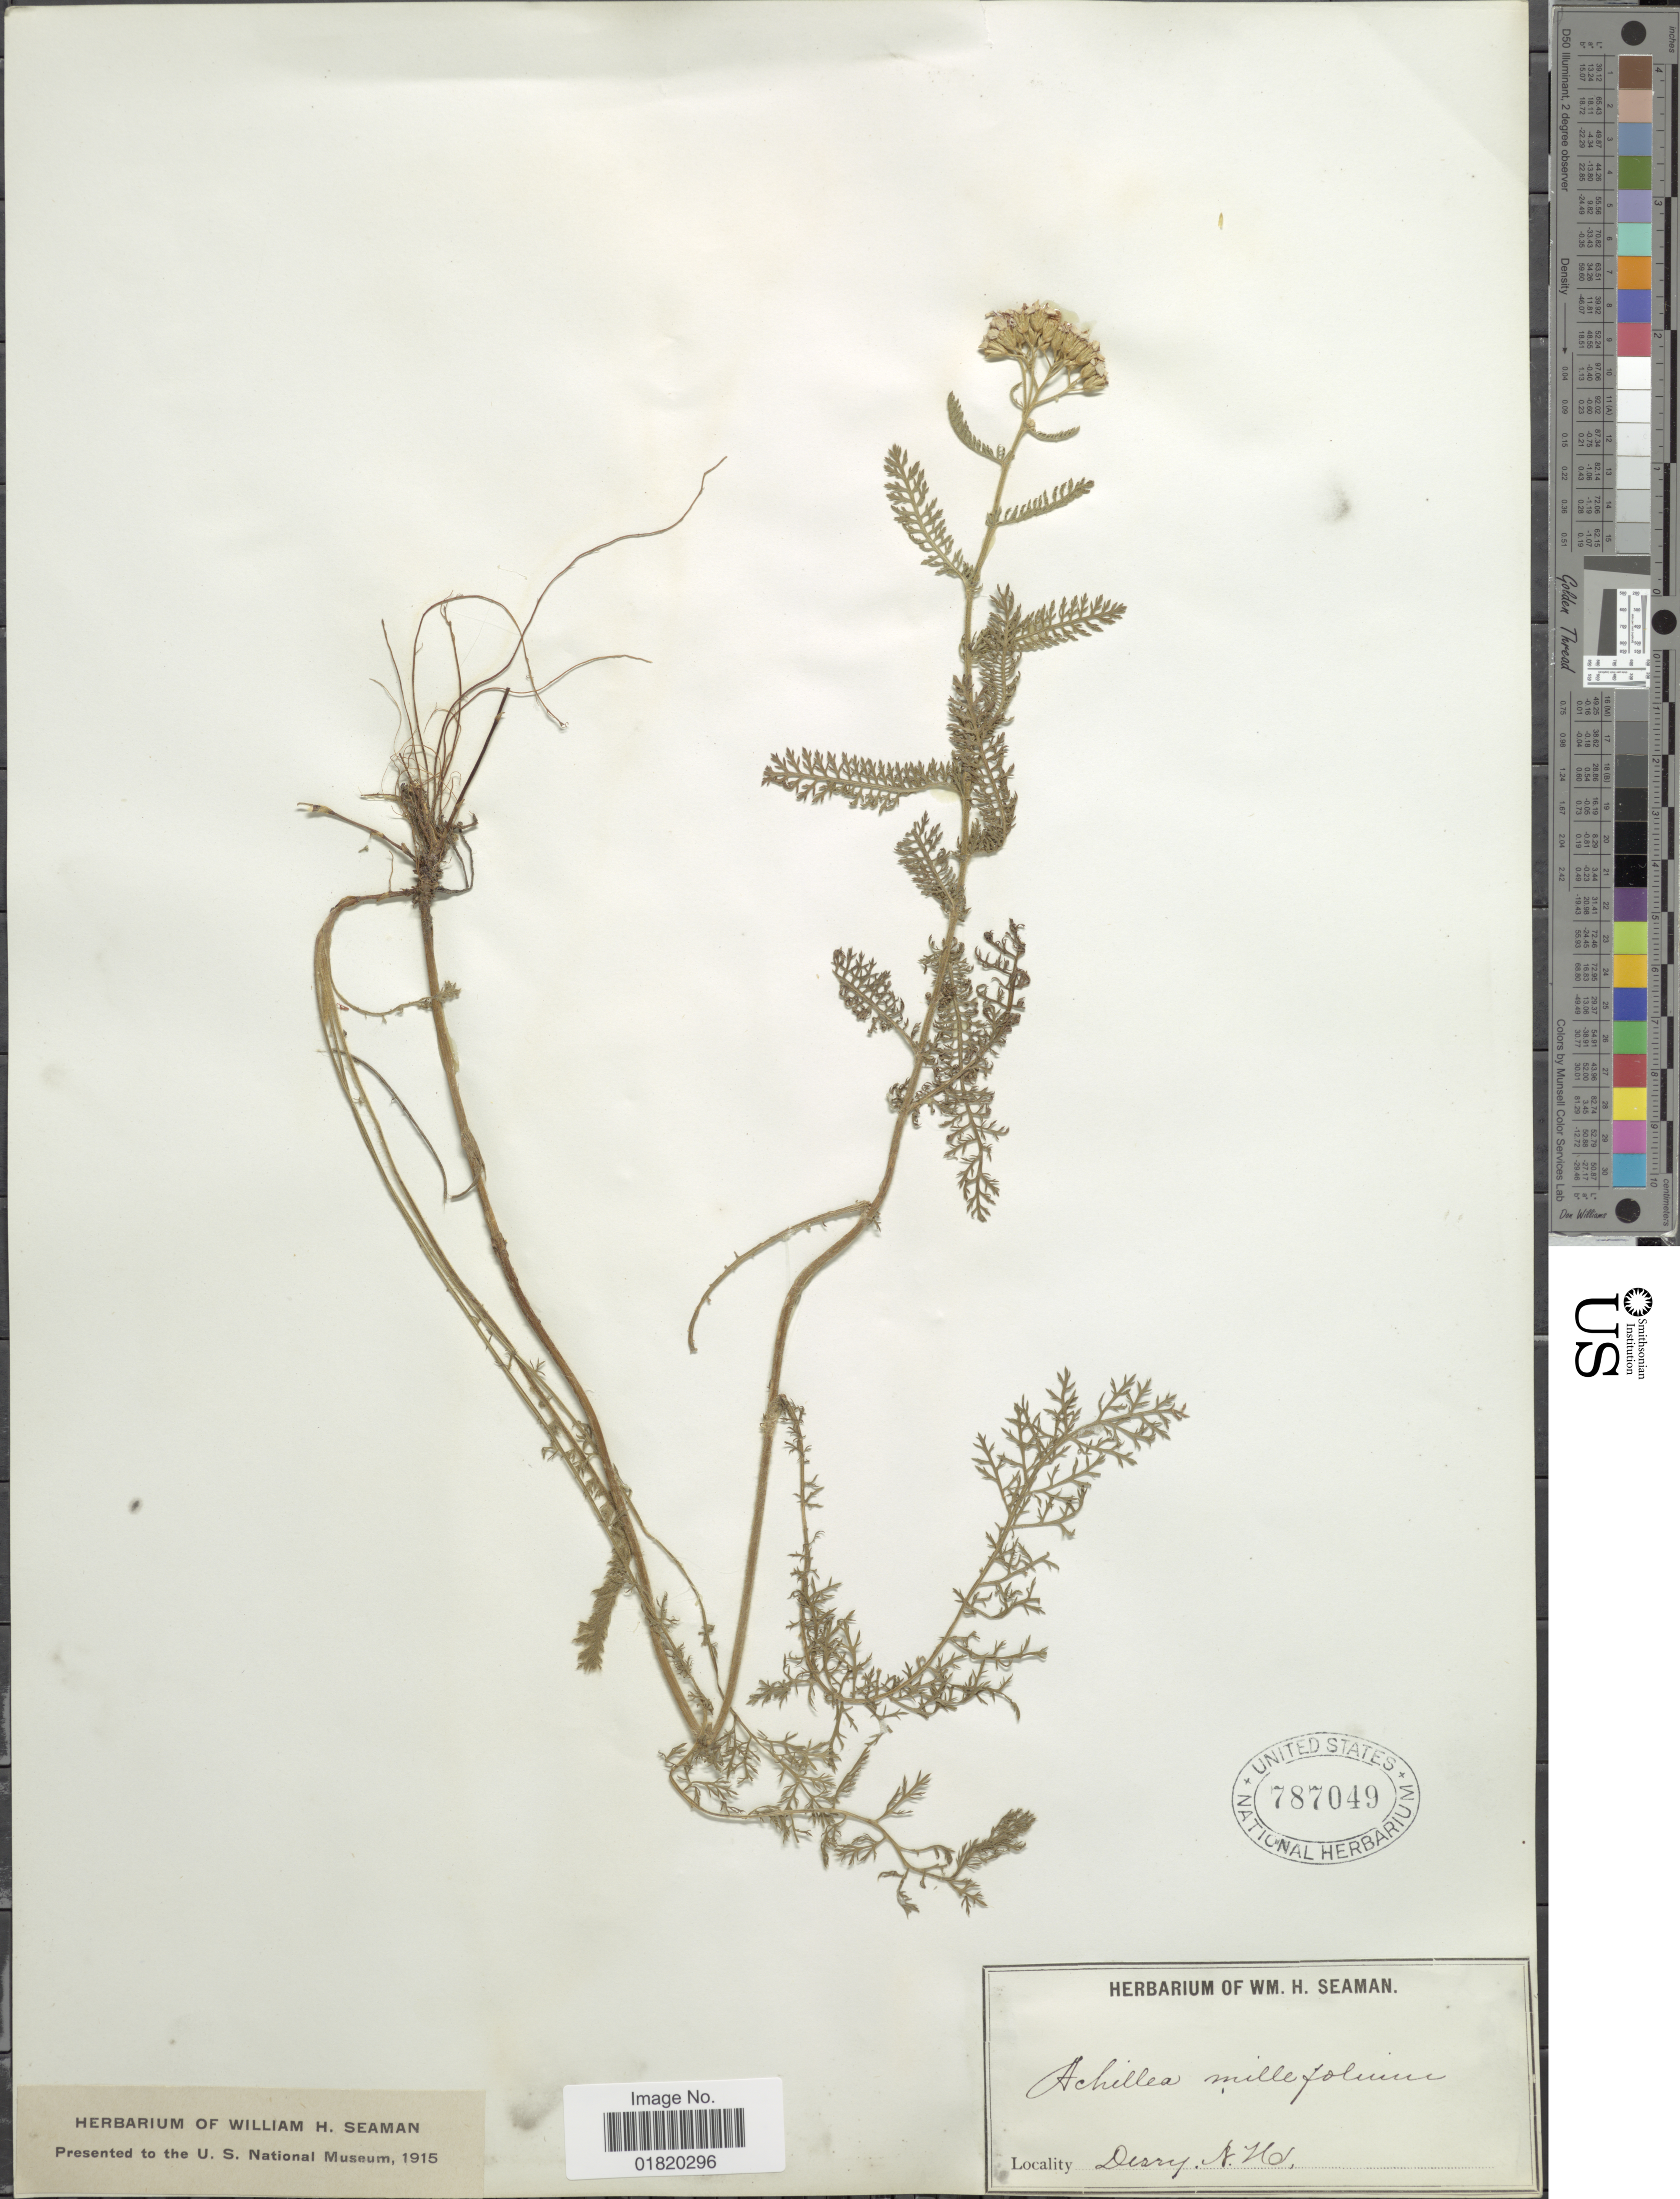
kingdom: Plantae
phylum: Tracheophyta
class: Magnoliopsida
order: Asterales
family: Asteraceae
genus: Achillea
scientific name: Achillea millefolium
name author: L.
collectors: ex herb. Seaman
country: United States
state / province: New Hampshire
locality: Derry, NH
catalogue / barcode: US 787049